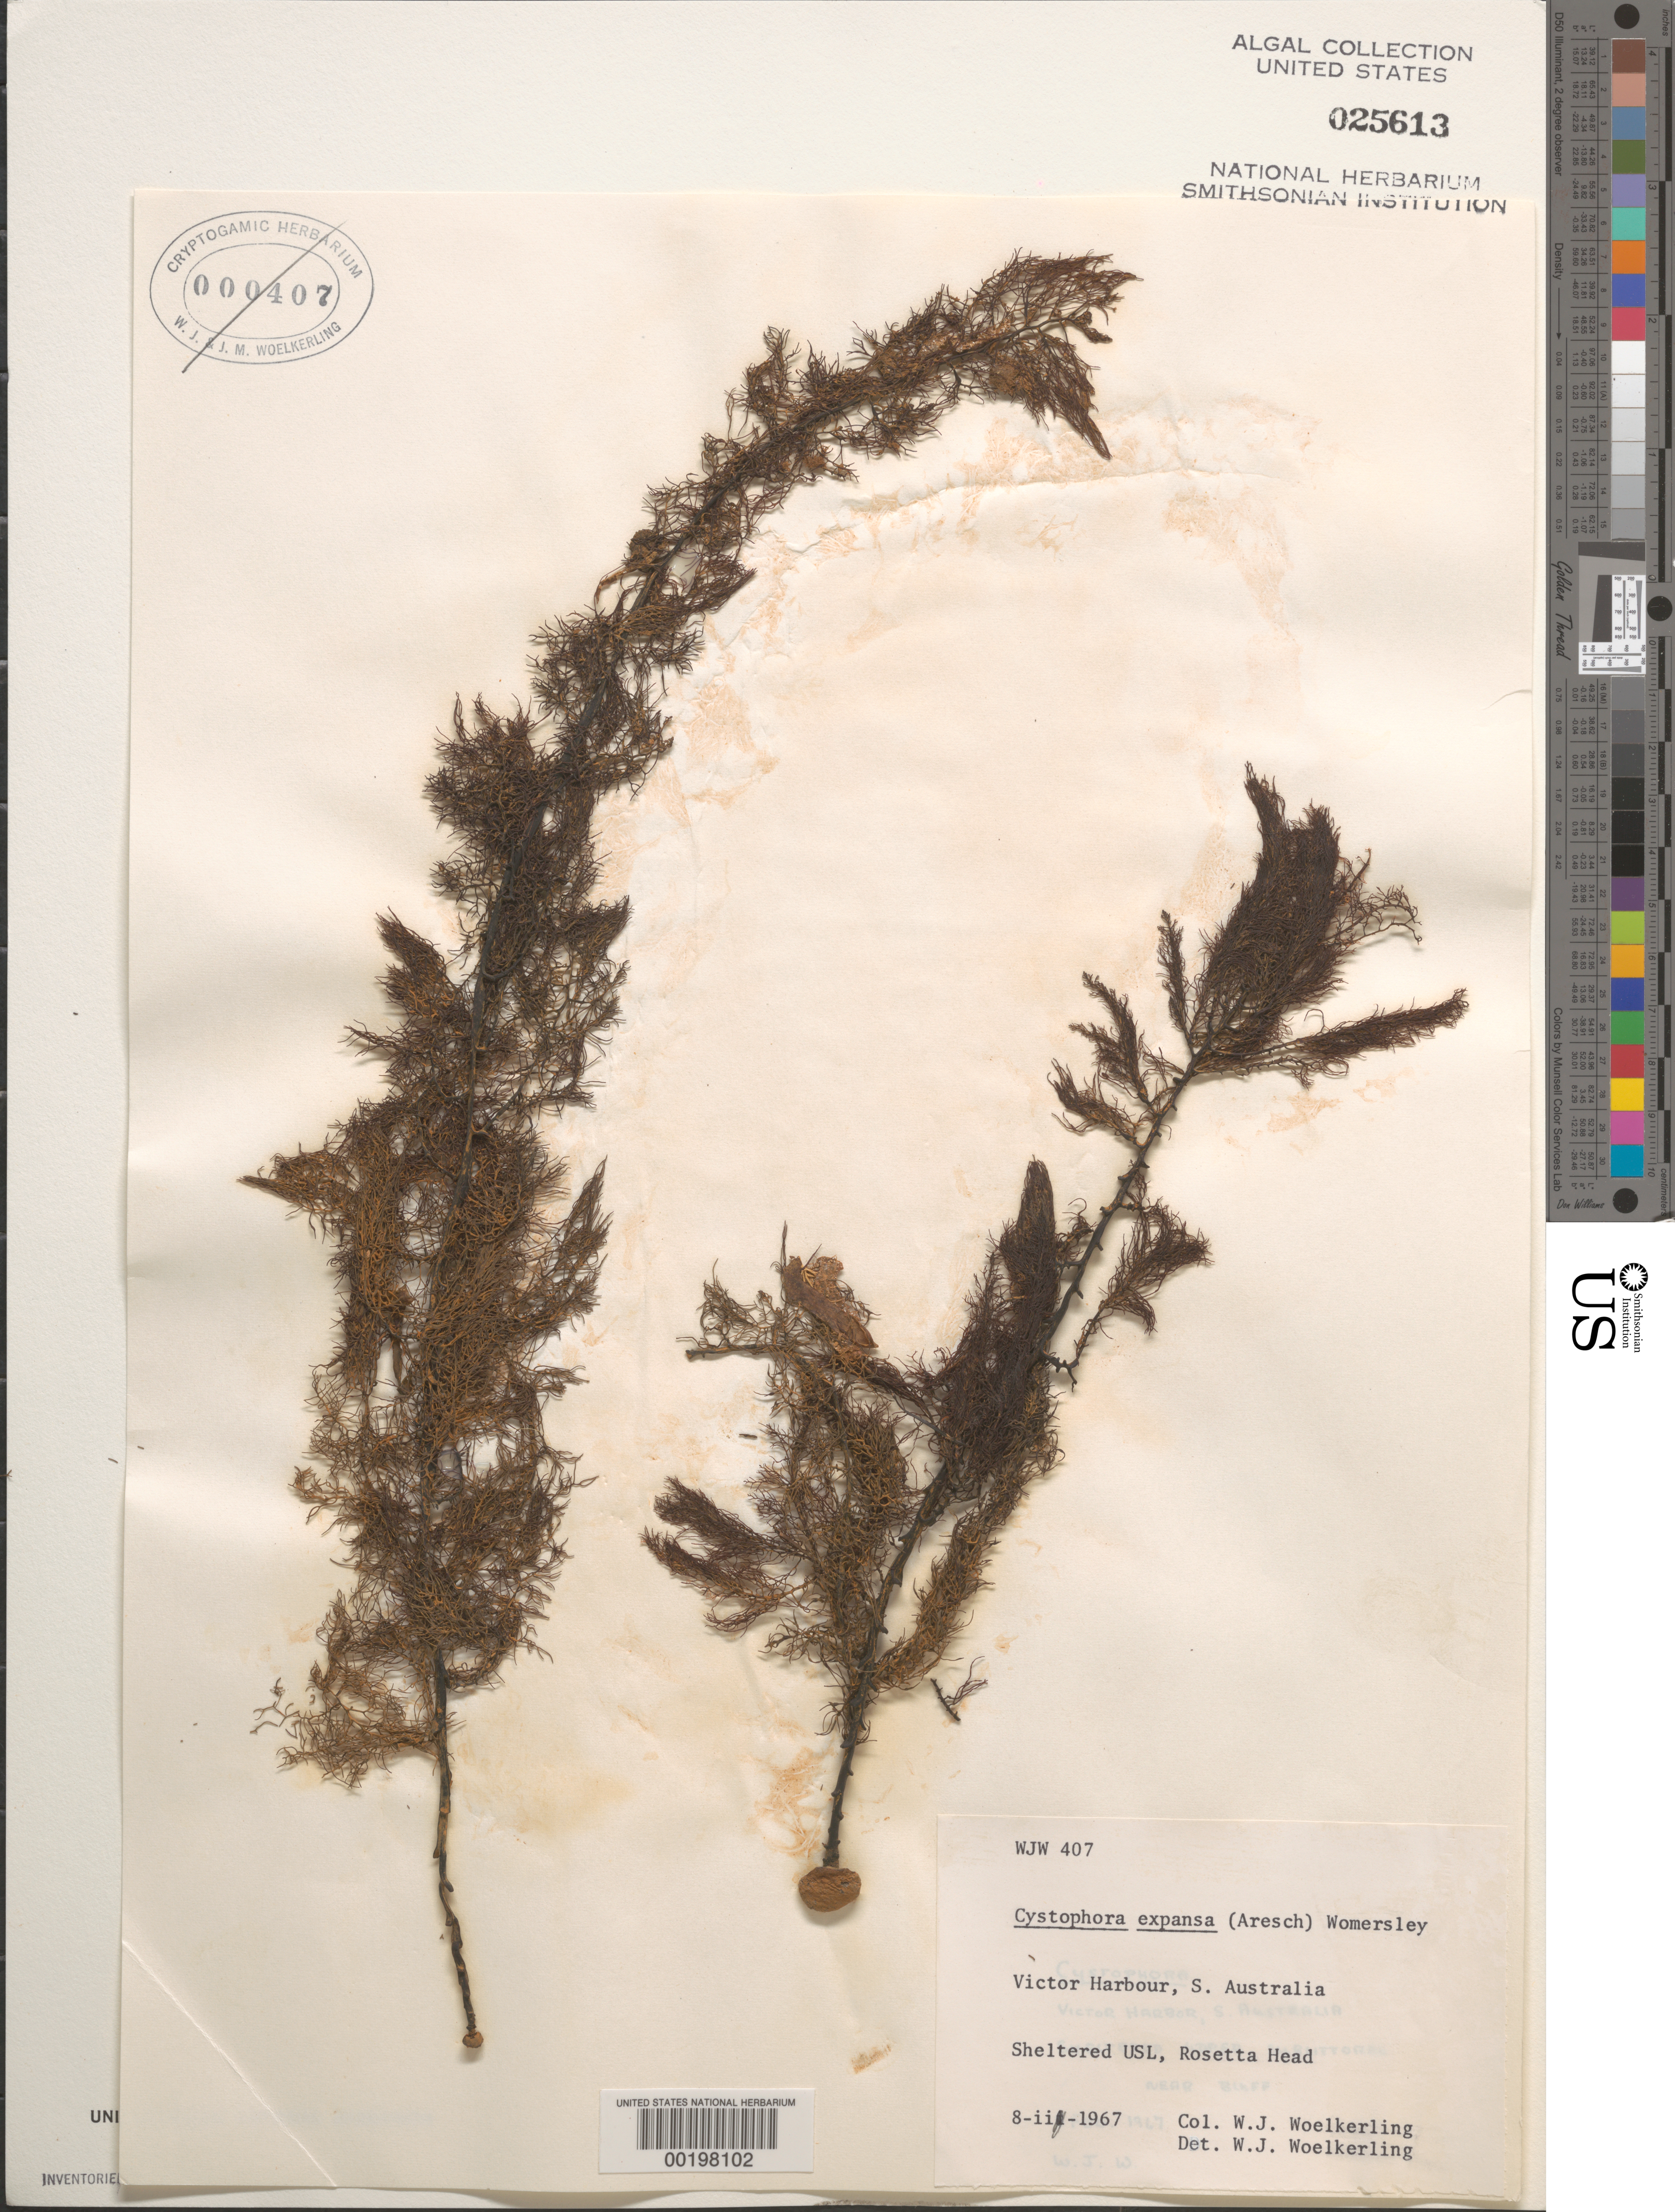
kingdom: Chromista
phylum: Ochrophyta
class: Phaeophyceae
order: Fucales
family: Sargassaceae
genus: Cystophora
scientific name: Cystophora expansa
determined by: Woelkerling, W. J.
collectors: W. Woelkerling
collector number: WJW 407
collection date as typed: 08 Feb 1967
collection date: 1967-02-08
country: Australia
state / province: South Australia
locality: Victor harbor, rosetta head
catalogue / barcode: US 25613